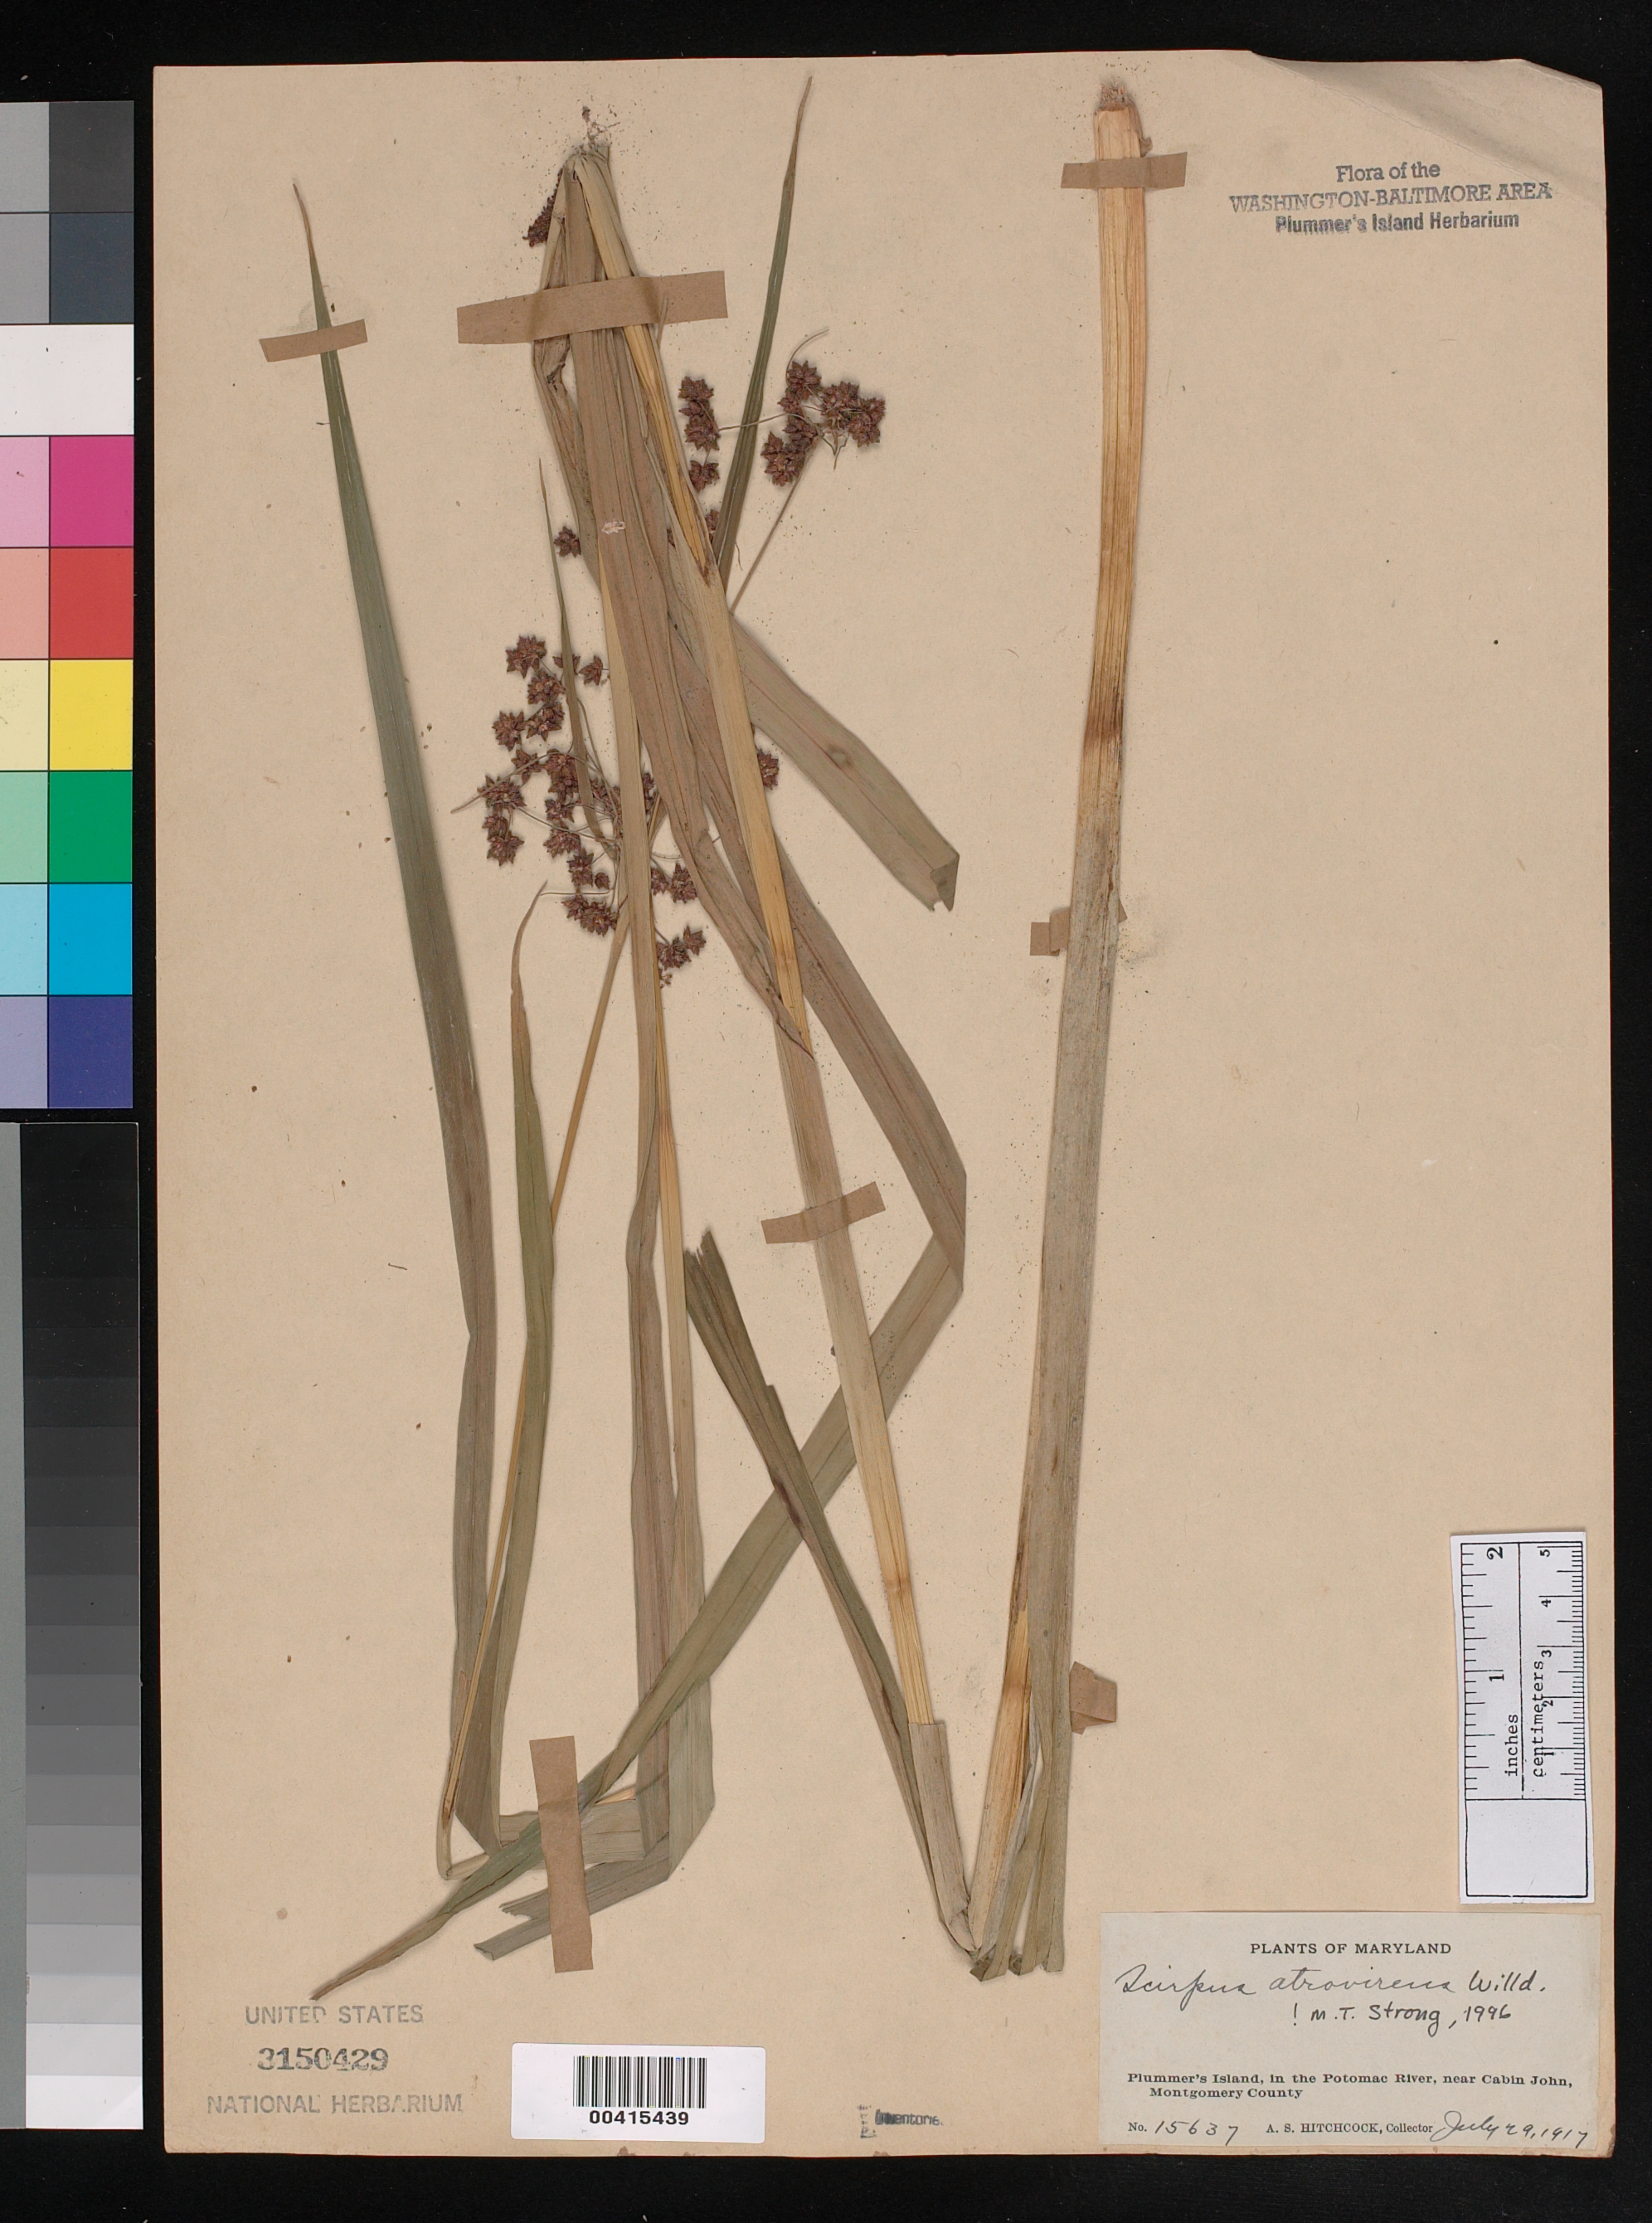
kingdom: Plantae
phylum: Tracheophyta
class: Liliopsida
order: Poales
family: Cyperaceae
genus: Scirpus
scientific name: Scirpus atrovirens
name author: Willd.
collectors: A. S. Hitchcock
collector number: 15637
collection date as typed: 29 Jul 1917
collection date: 1917-07-29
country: United States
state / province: Maryland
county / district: Montgomery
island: Plummers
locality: Plummer's Island C. & O. Canal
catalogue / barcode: US 3150429